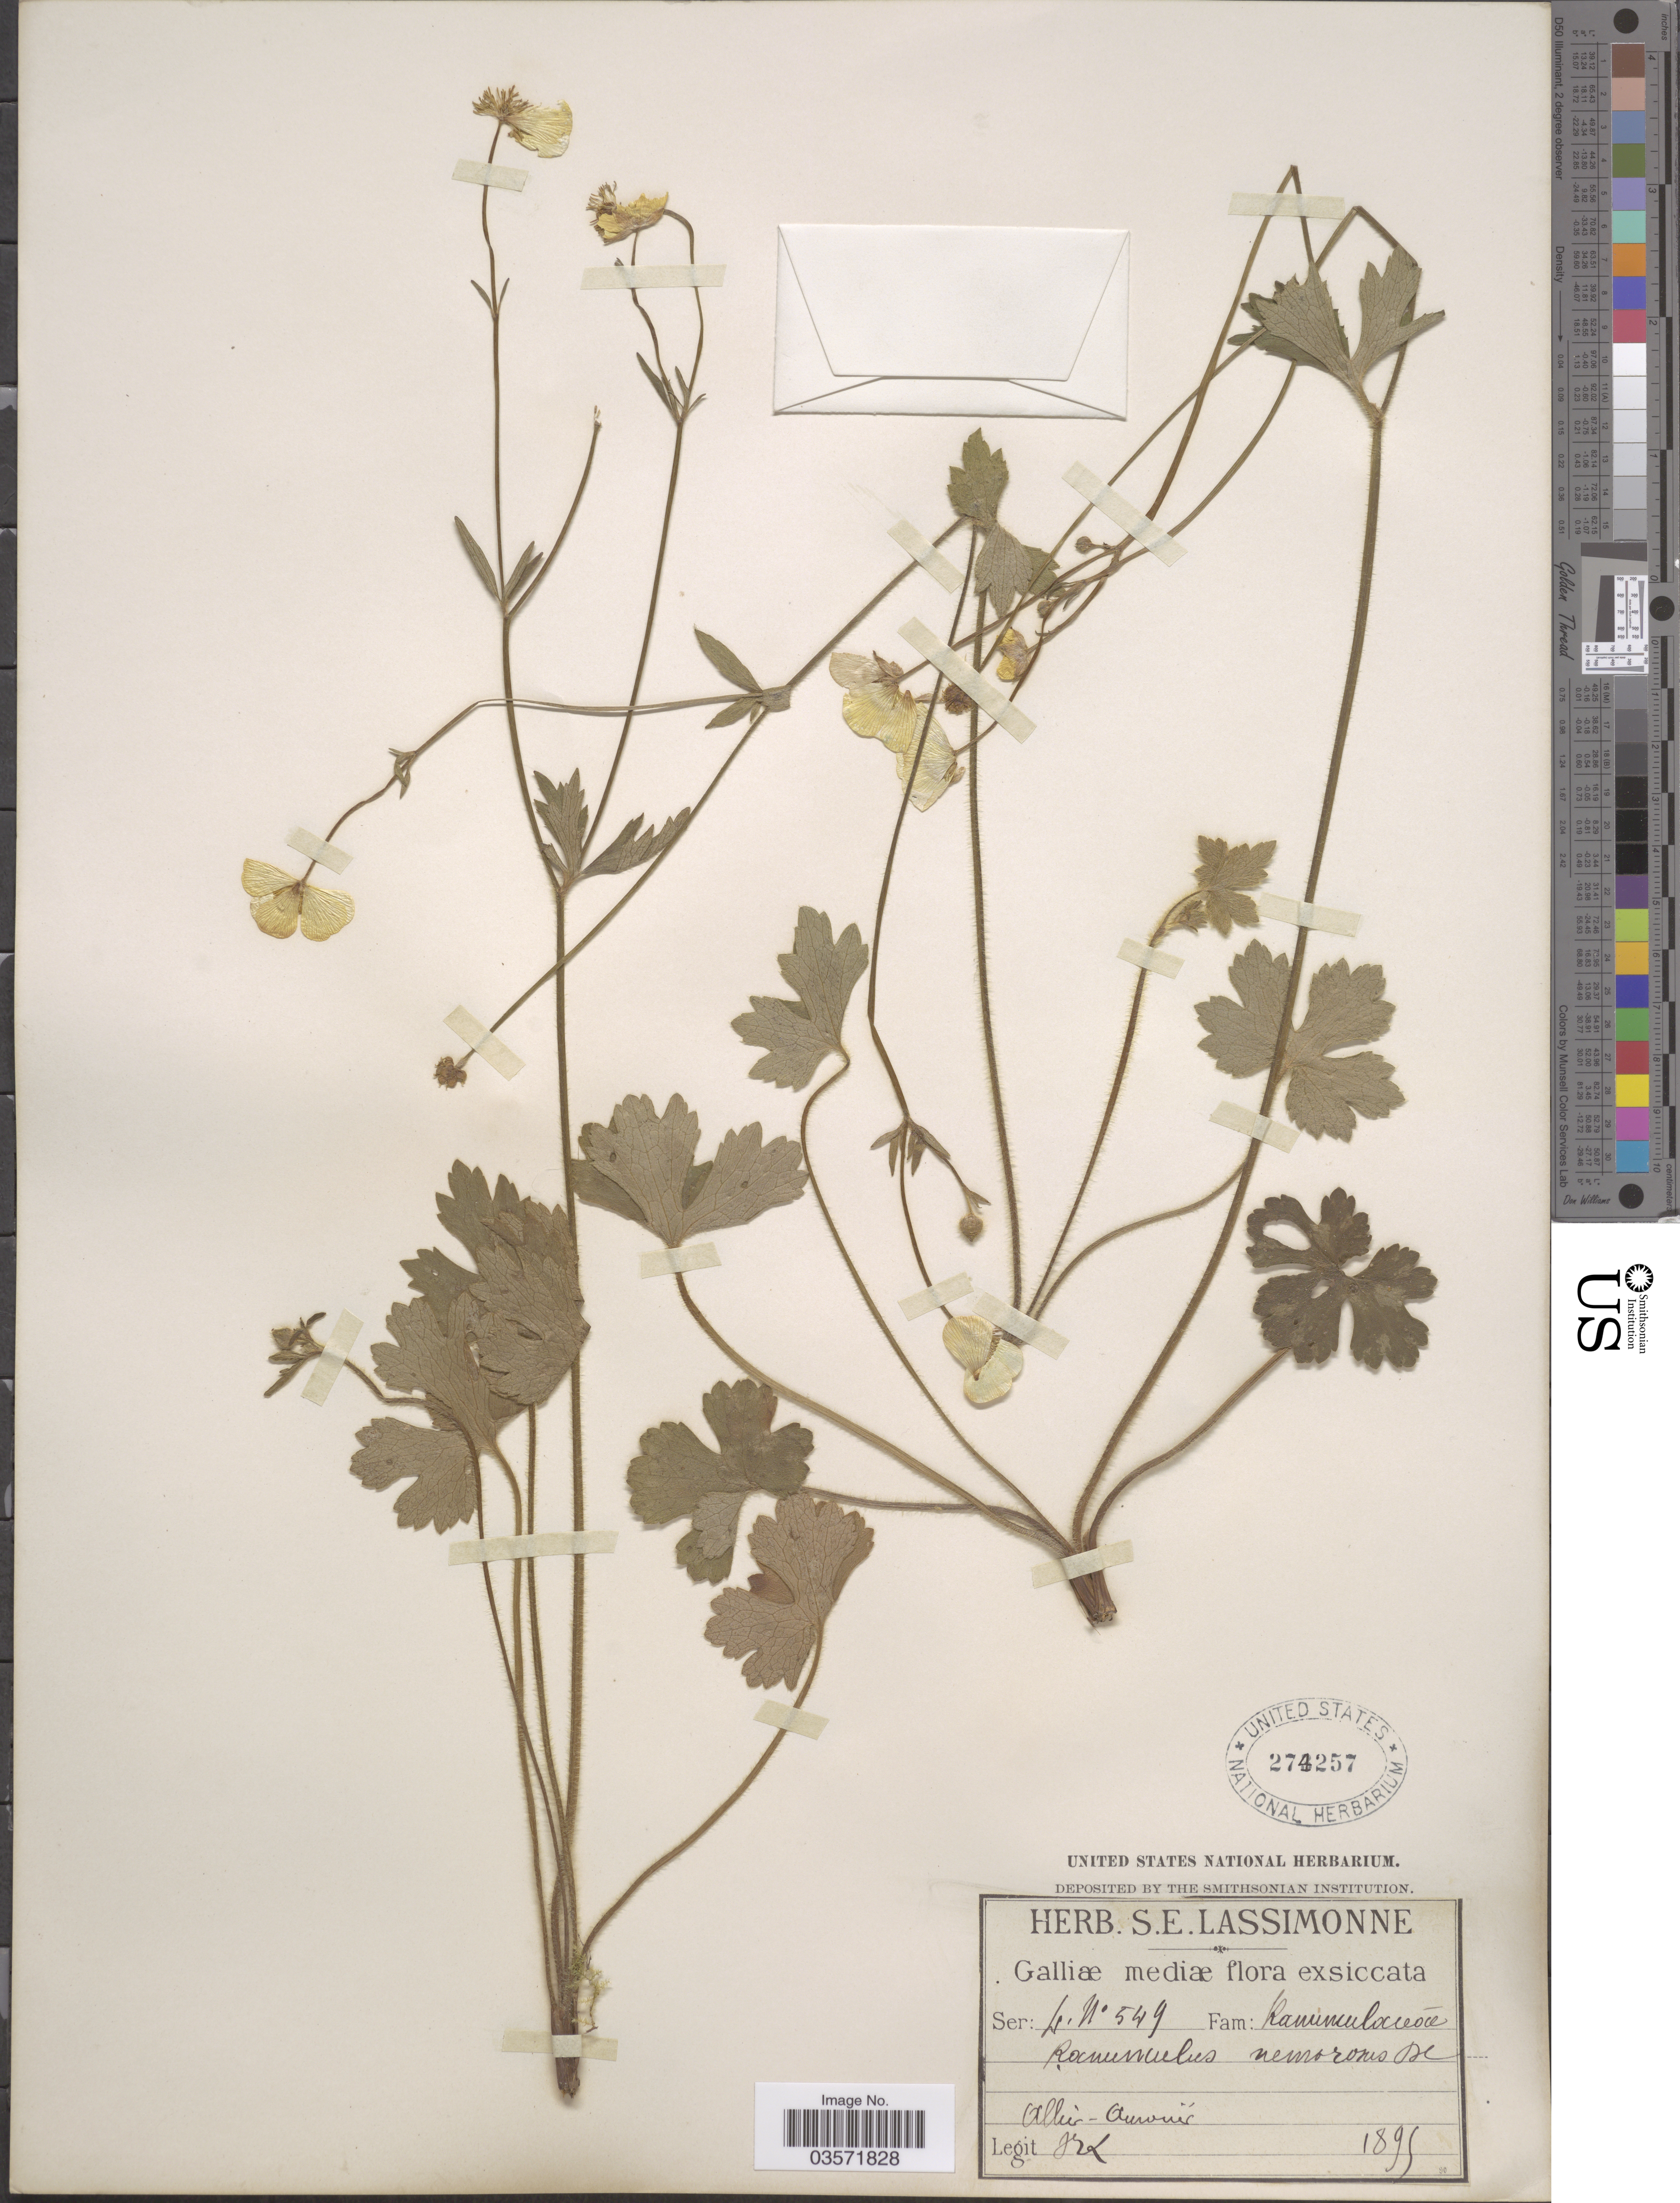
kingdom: Plantae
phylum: Tracheophyta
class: Magnoliopsida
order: Ranunculales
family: Ranunculaceae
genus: Ranunculus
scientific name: Ranunculus nemorosus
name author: DC.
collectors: S. Lassimonne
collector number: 549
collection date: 1895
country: France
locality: Galliæ mediæ. Allier-Aurouer.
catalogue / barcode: US 274257